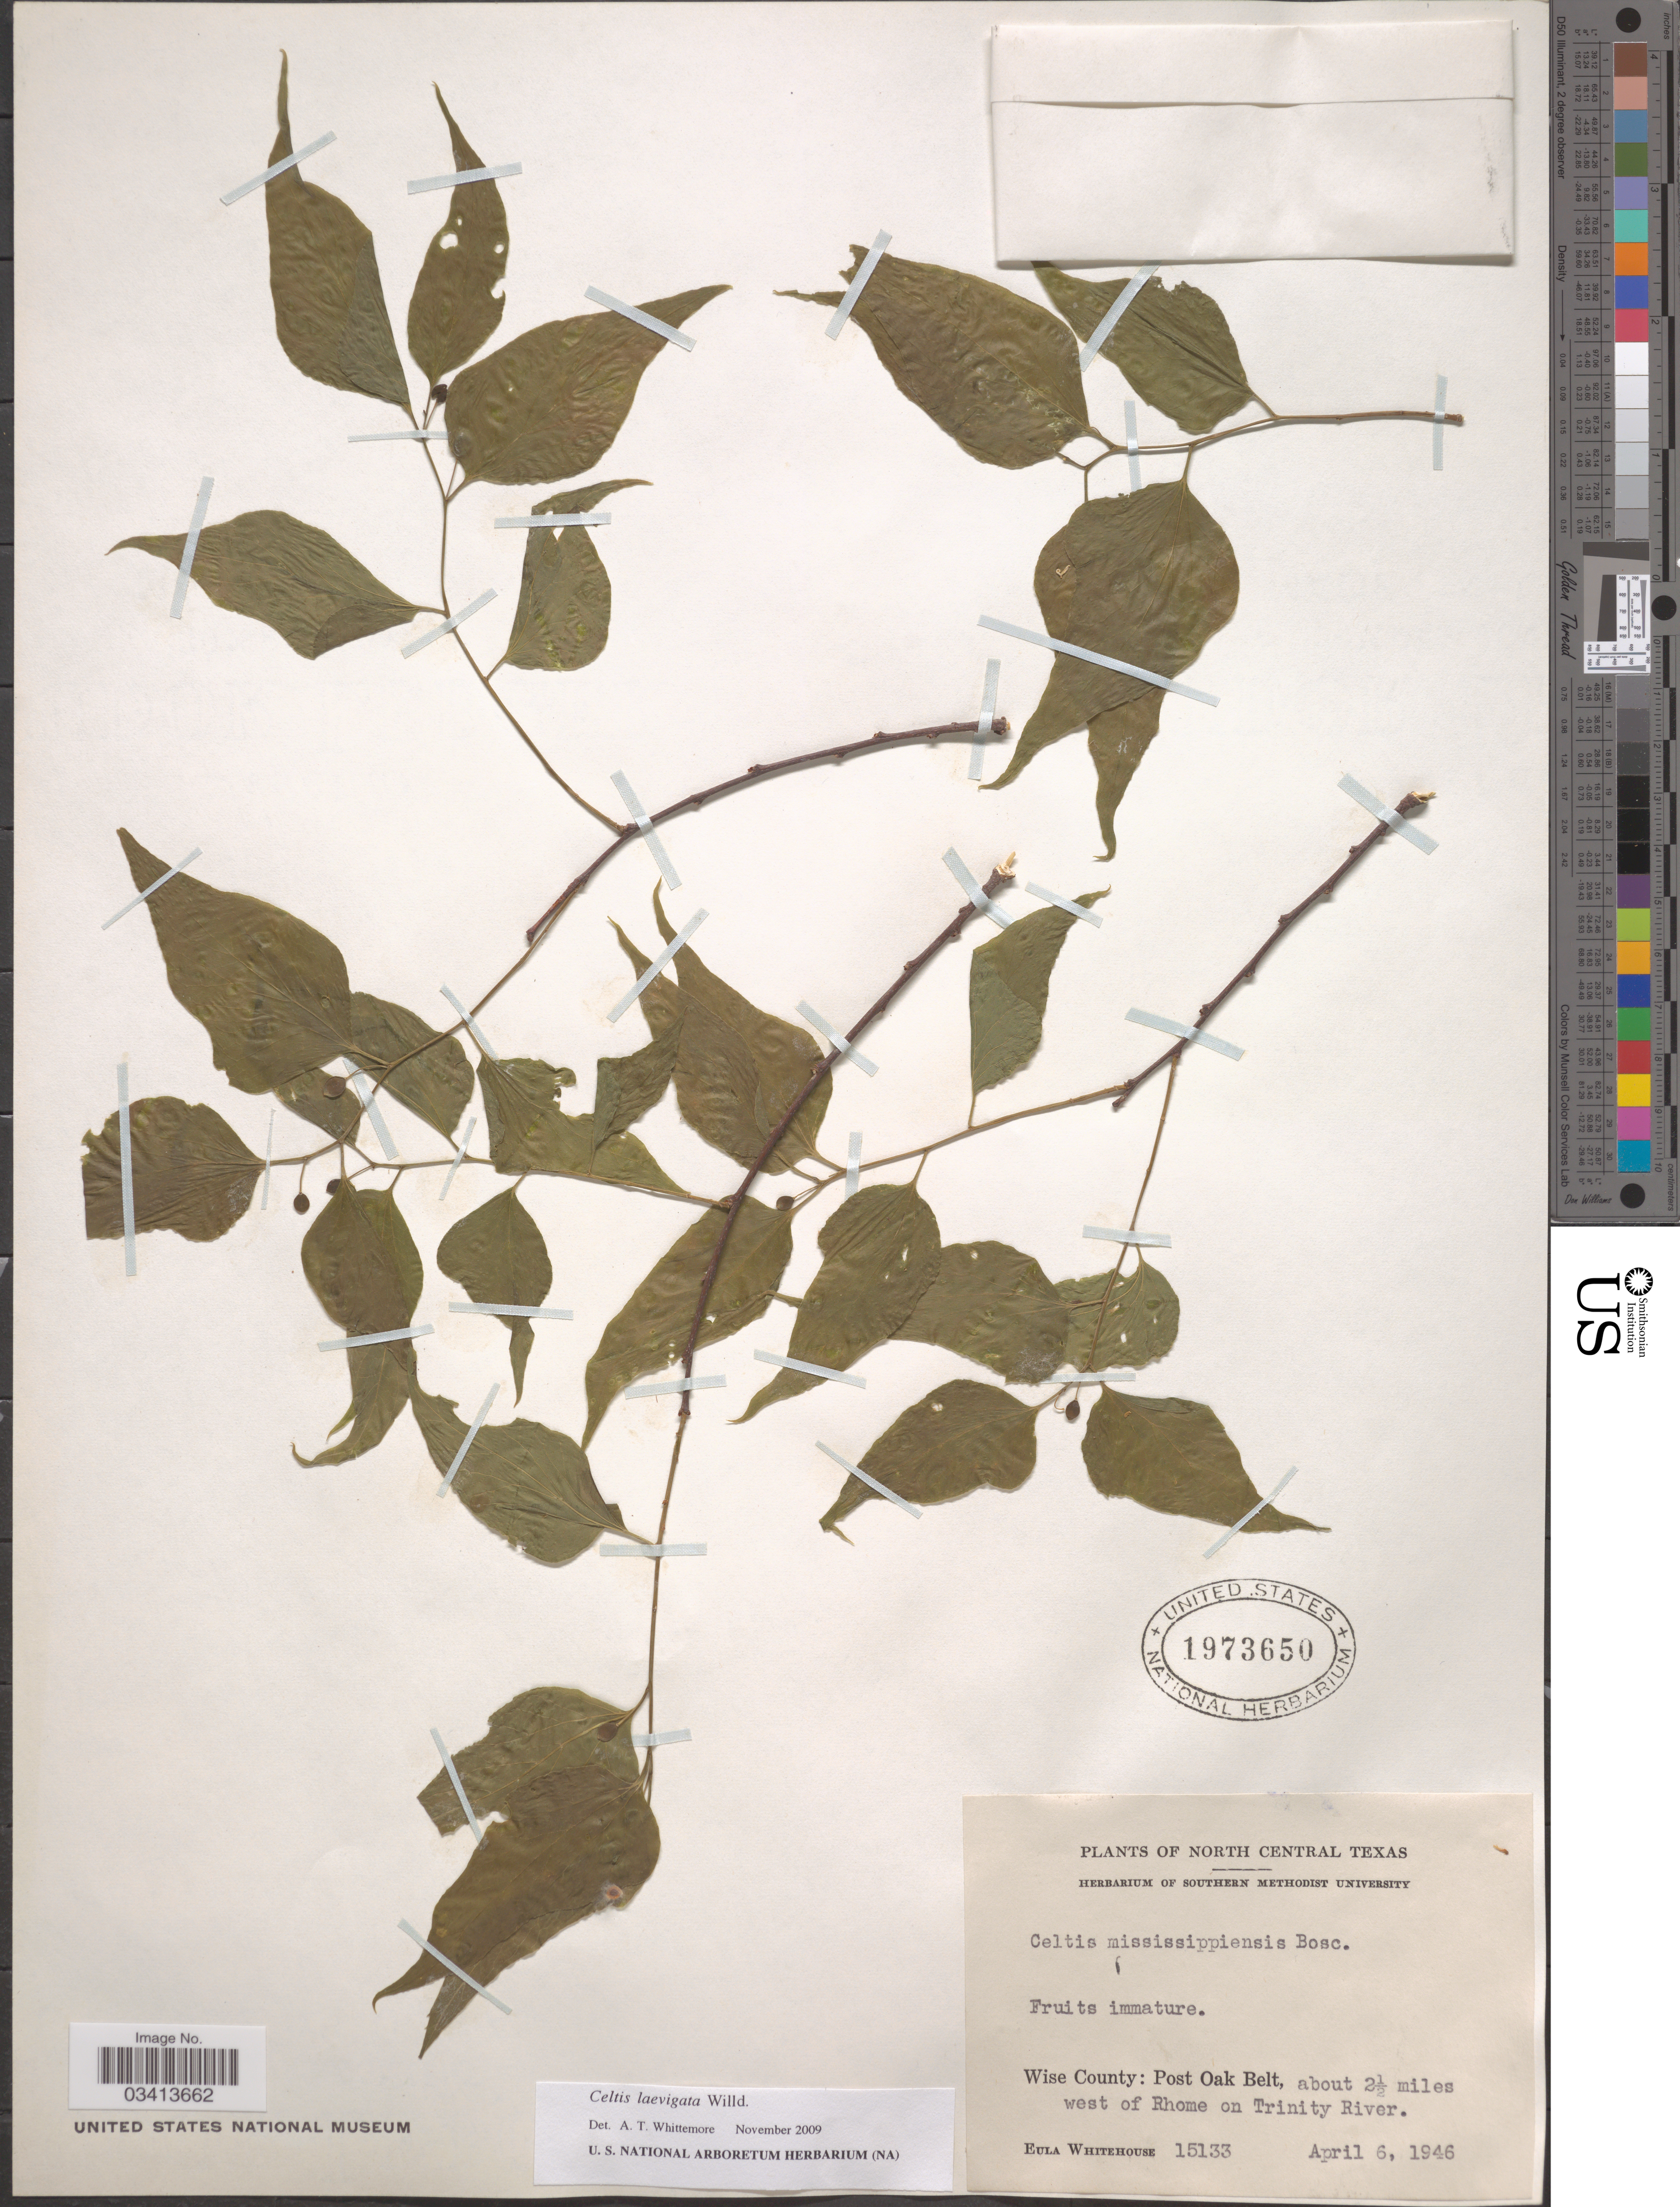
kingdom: Plantae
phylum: Tracheophyta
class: Magnoliopsida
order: Rosales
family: Cannabaceae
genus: Celtis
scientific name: Celtis laevigata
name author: Willd.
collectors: E. Whitehouse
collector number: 15133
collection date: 1946-04-06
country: United States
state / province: Texas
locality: North Central Texas. Wise County: Post Oak Belt, about 2½ miles west of Rhome on Trinity River.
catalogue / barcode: US 1973650